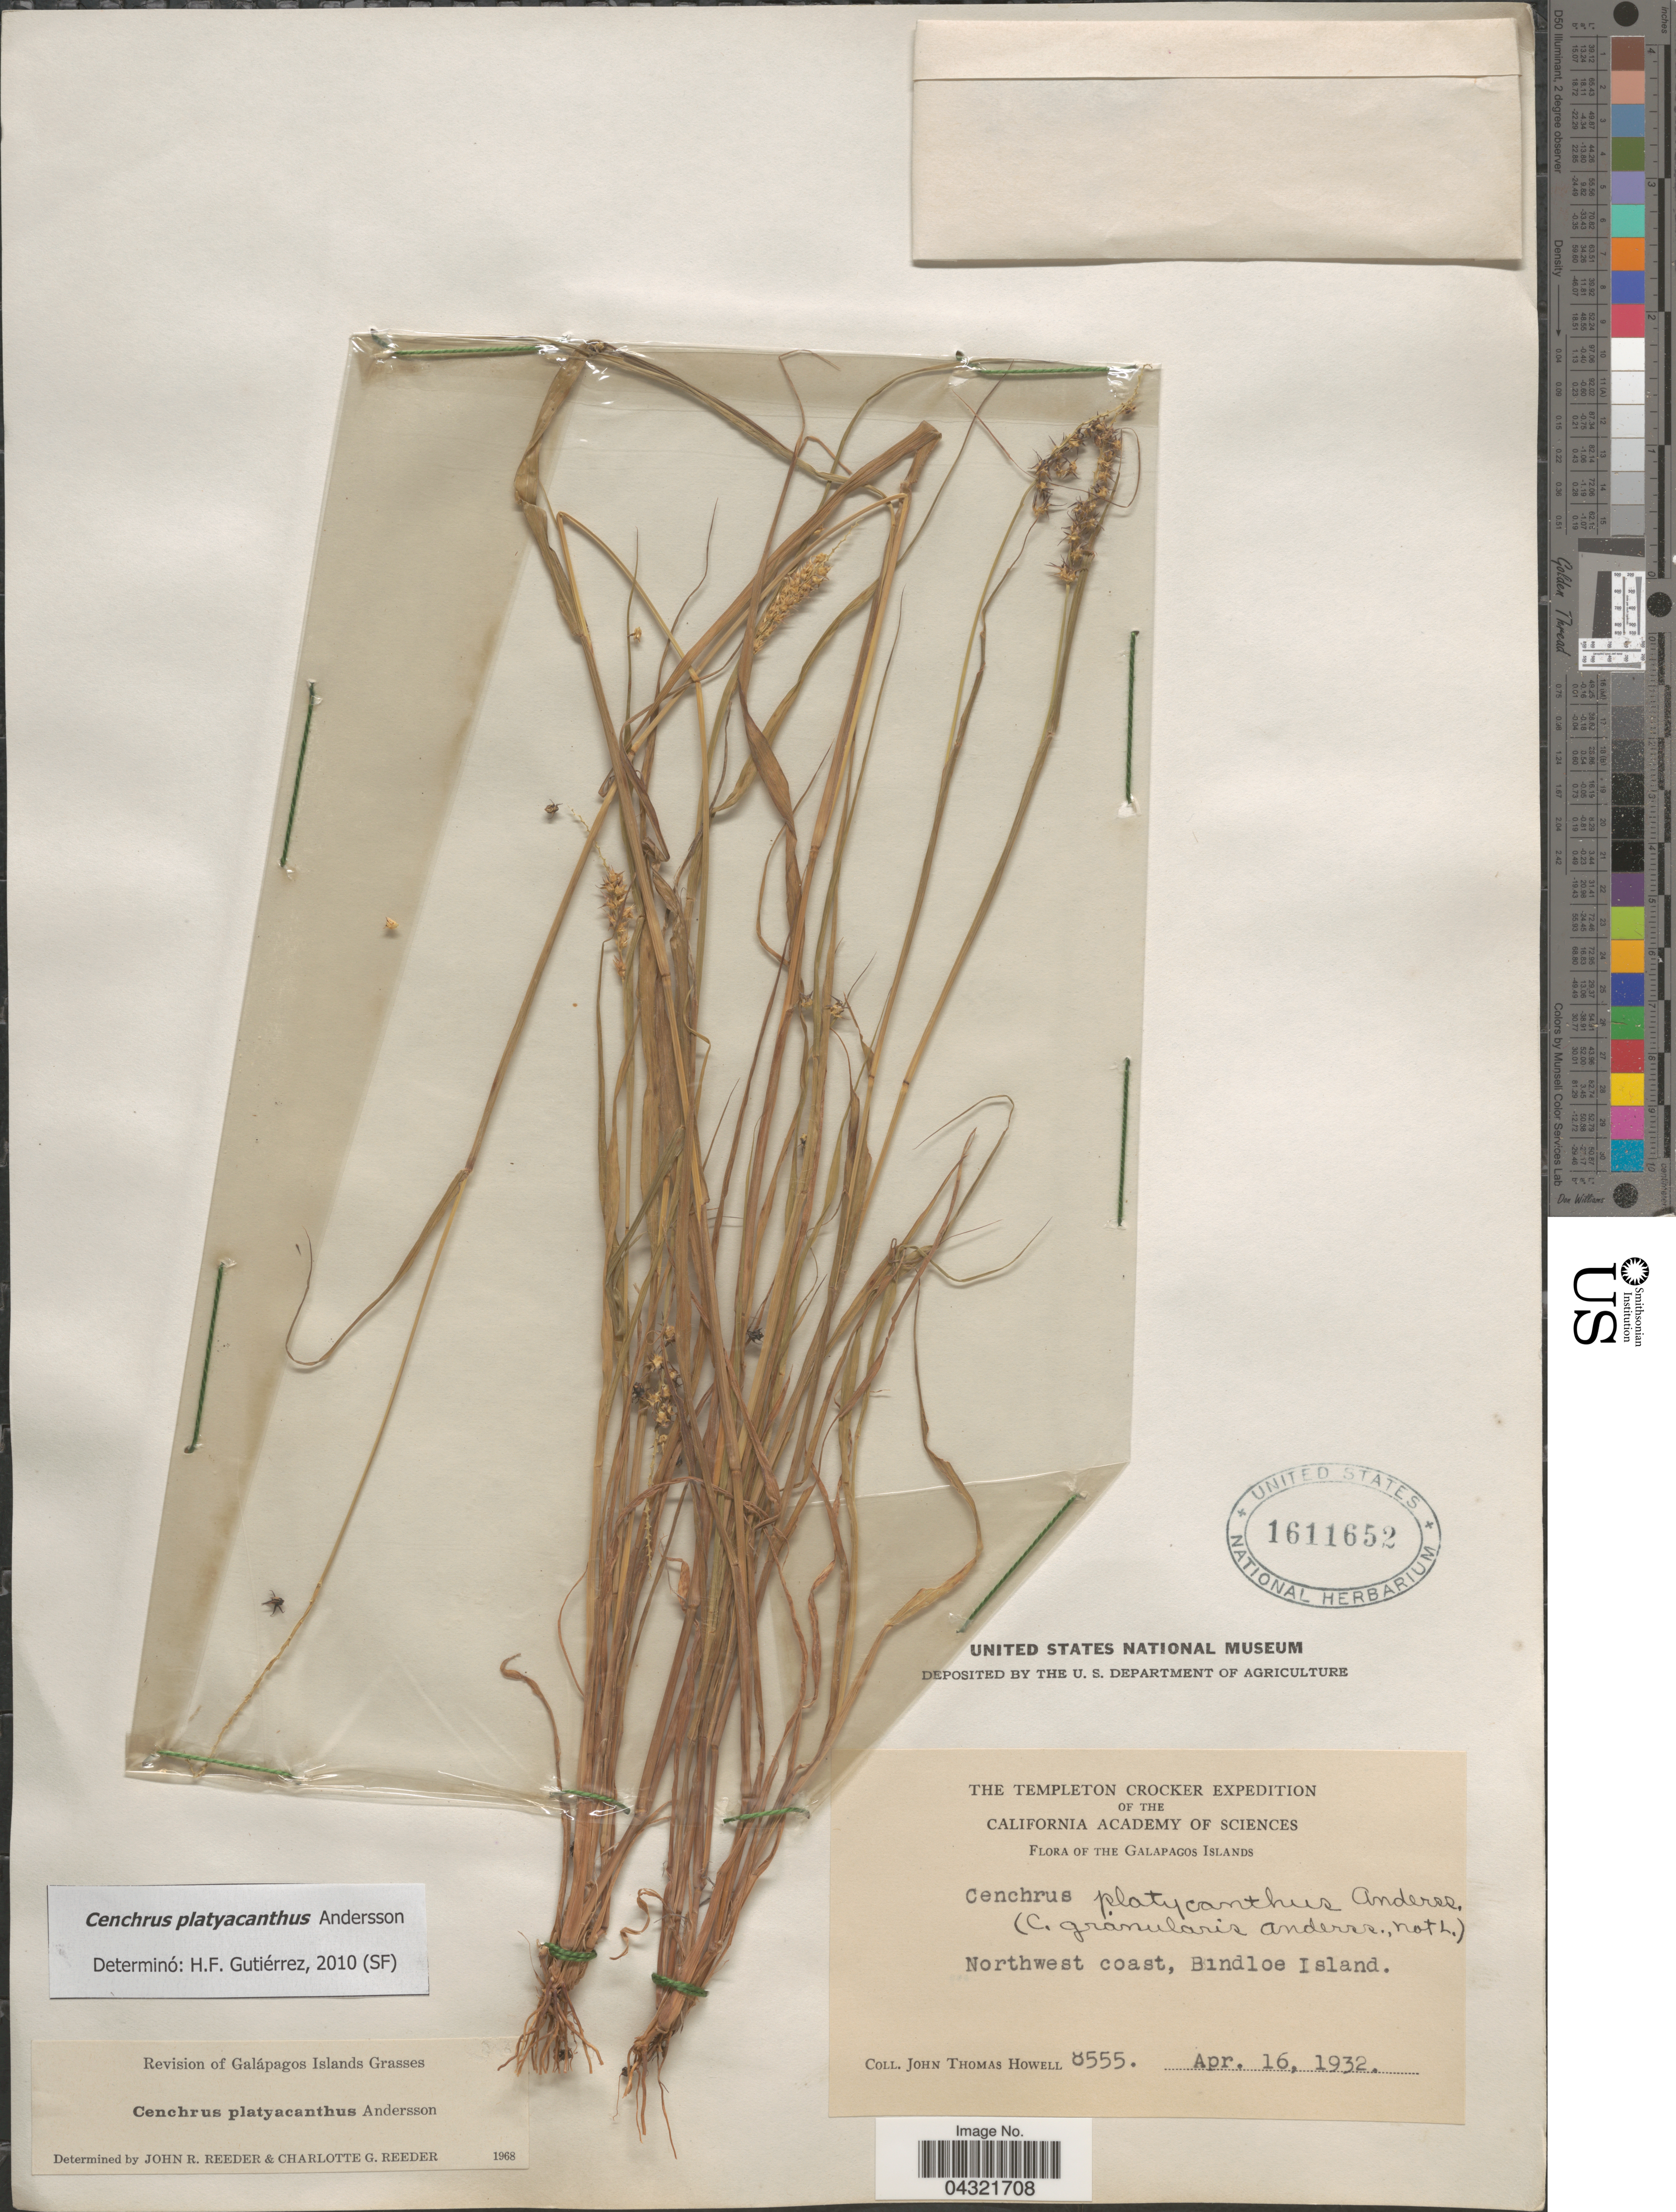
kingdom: Plantae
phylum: Tracheophyta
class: Liliopsida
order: Poales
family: Poaceae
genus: Cenchrus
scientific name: Cenchrus platyacanthus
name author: Andersson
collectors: J. T. Howell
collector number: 8555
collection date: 1932-04-16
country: Ecuador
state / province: Colón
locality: The Templeton Crocker Expedition. The Galapagos Islands. Northwest coast, Bindloe Island.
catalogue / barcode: US 1611652